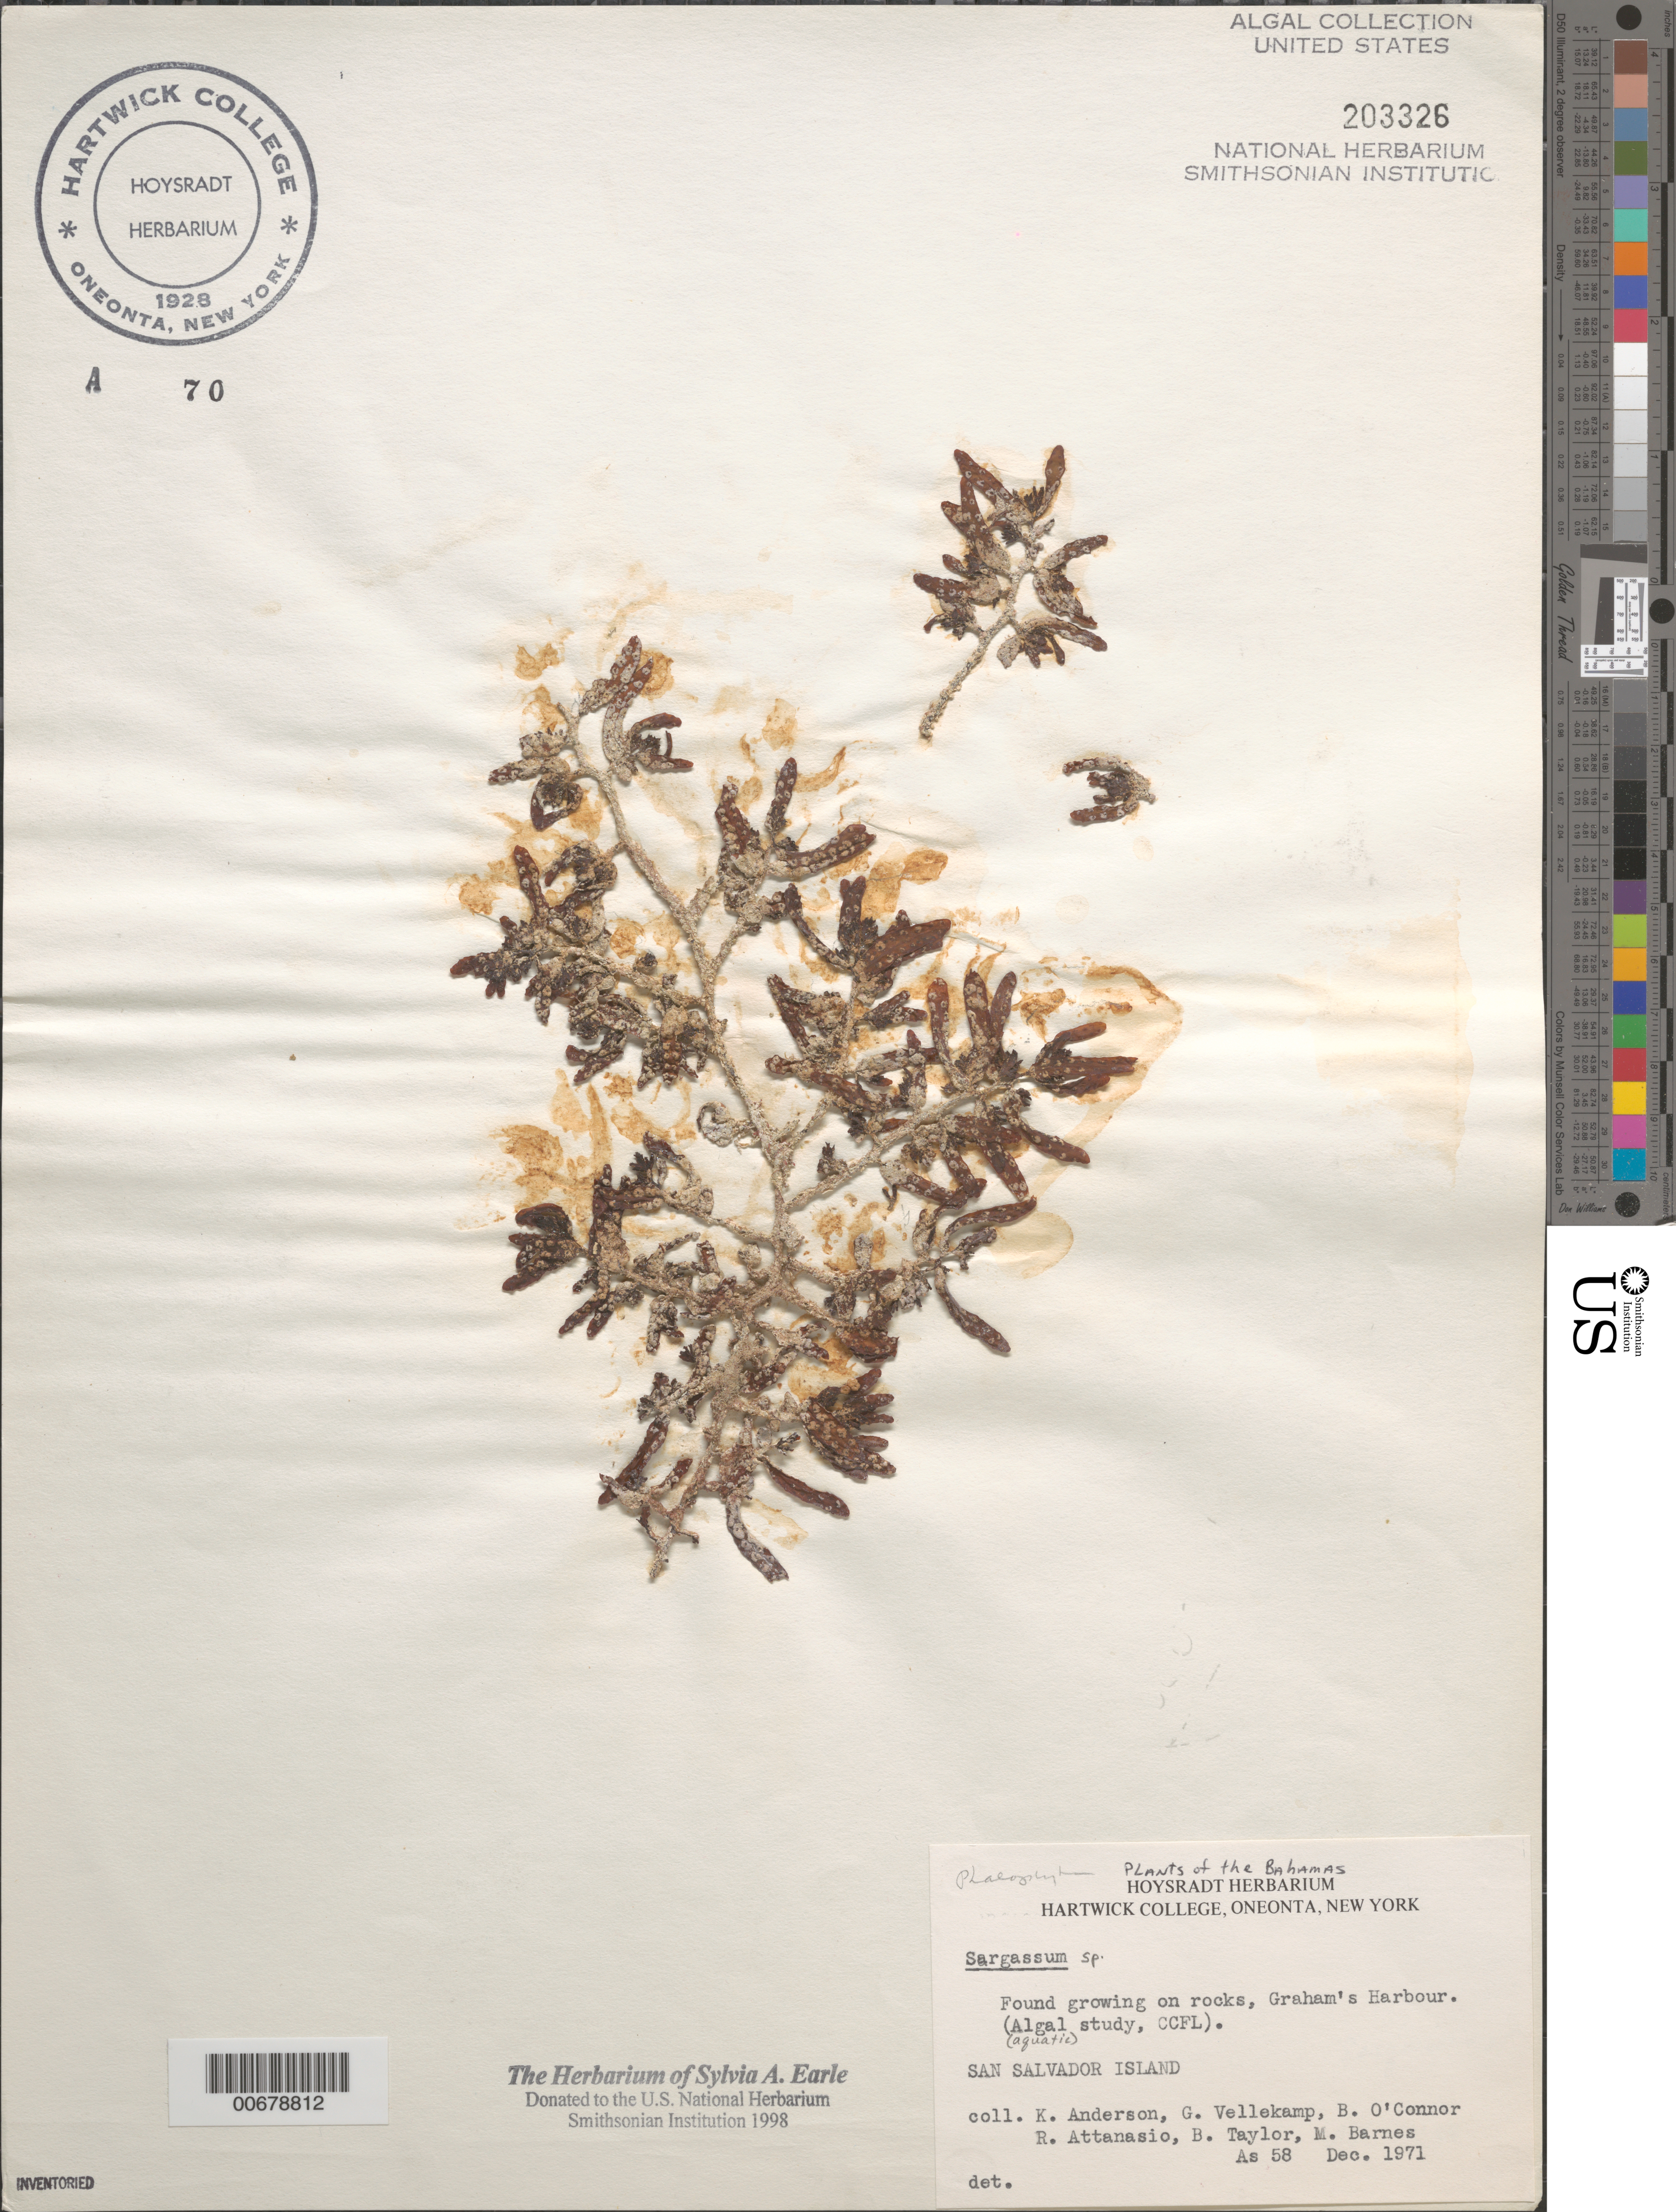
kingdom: Chromista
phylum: Ochrophyta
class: Phaeophyceae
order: Fucales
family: Sargassaceae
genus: Sargassum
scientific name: Sargassum sp.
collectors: K. Anderson, G. Vellekamp, B. O'Connor, R. Attanasio, B. Taylor & M. Barnes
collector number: As 58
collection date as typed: Dec 1971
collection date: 1971-12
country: Bahamas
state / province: San Salvador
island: San Salvador Island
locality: Graham's Harbour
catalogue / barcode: US 203326